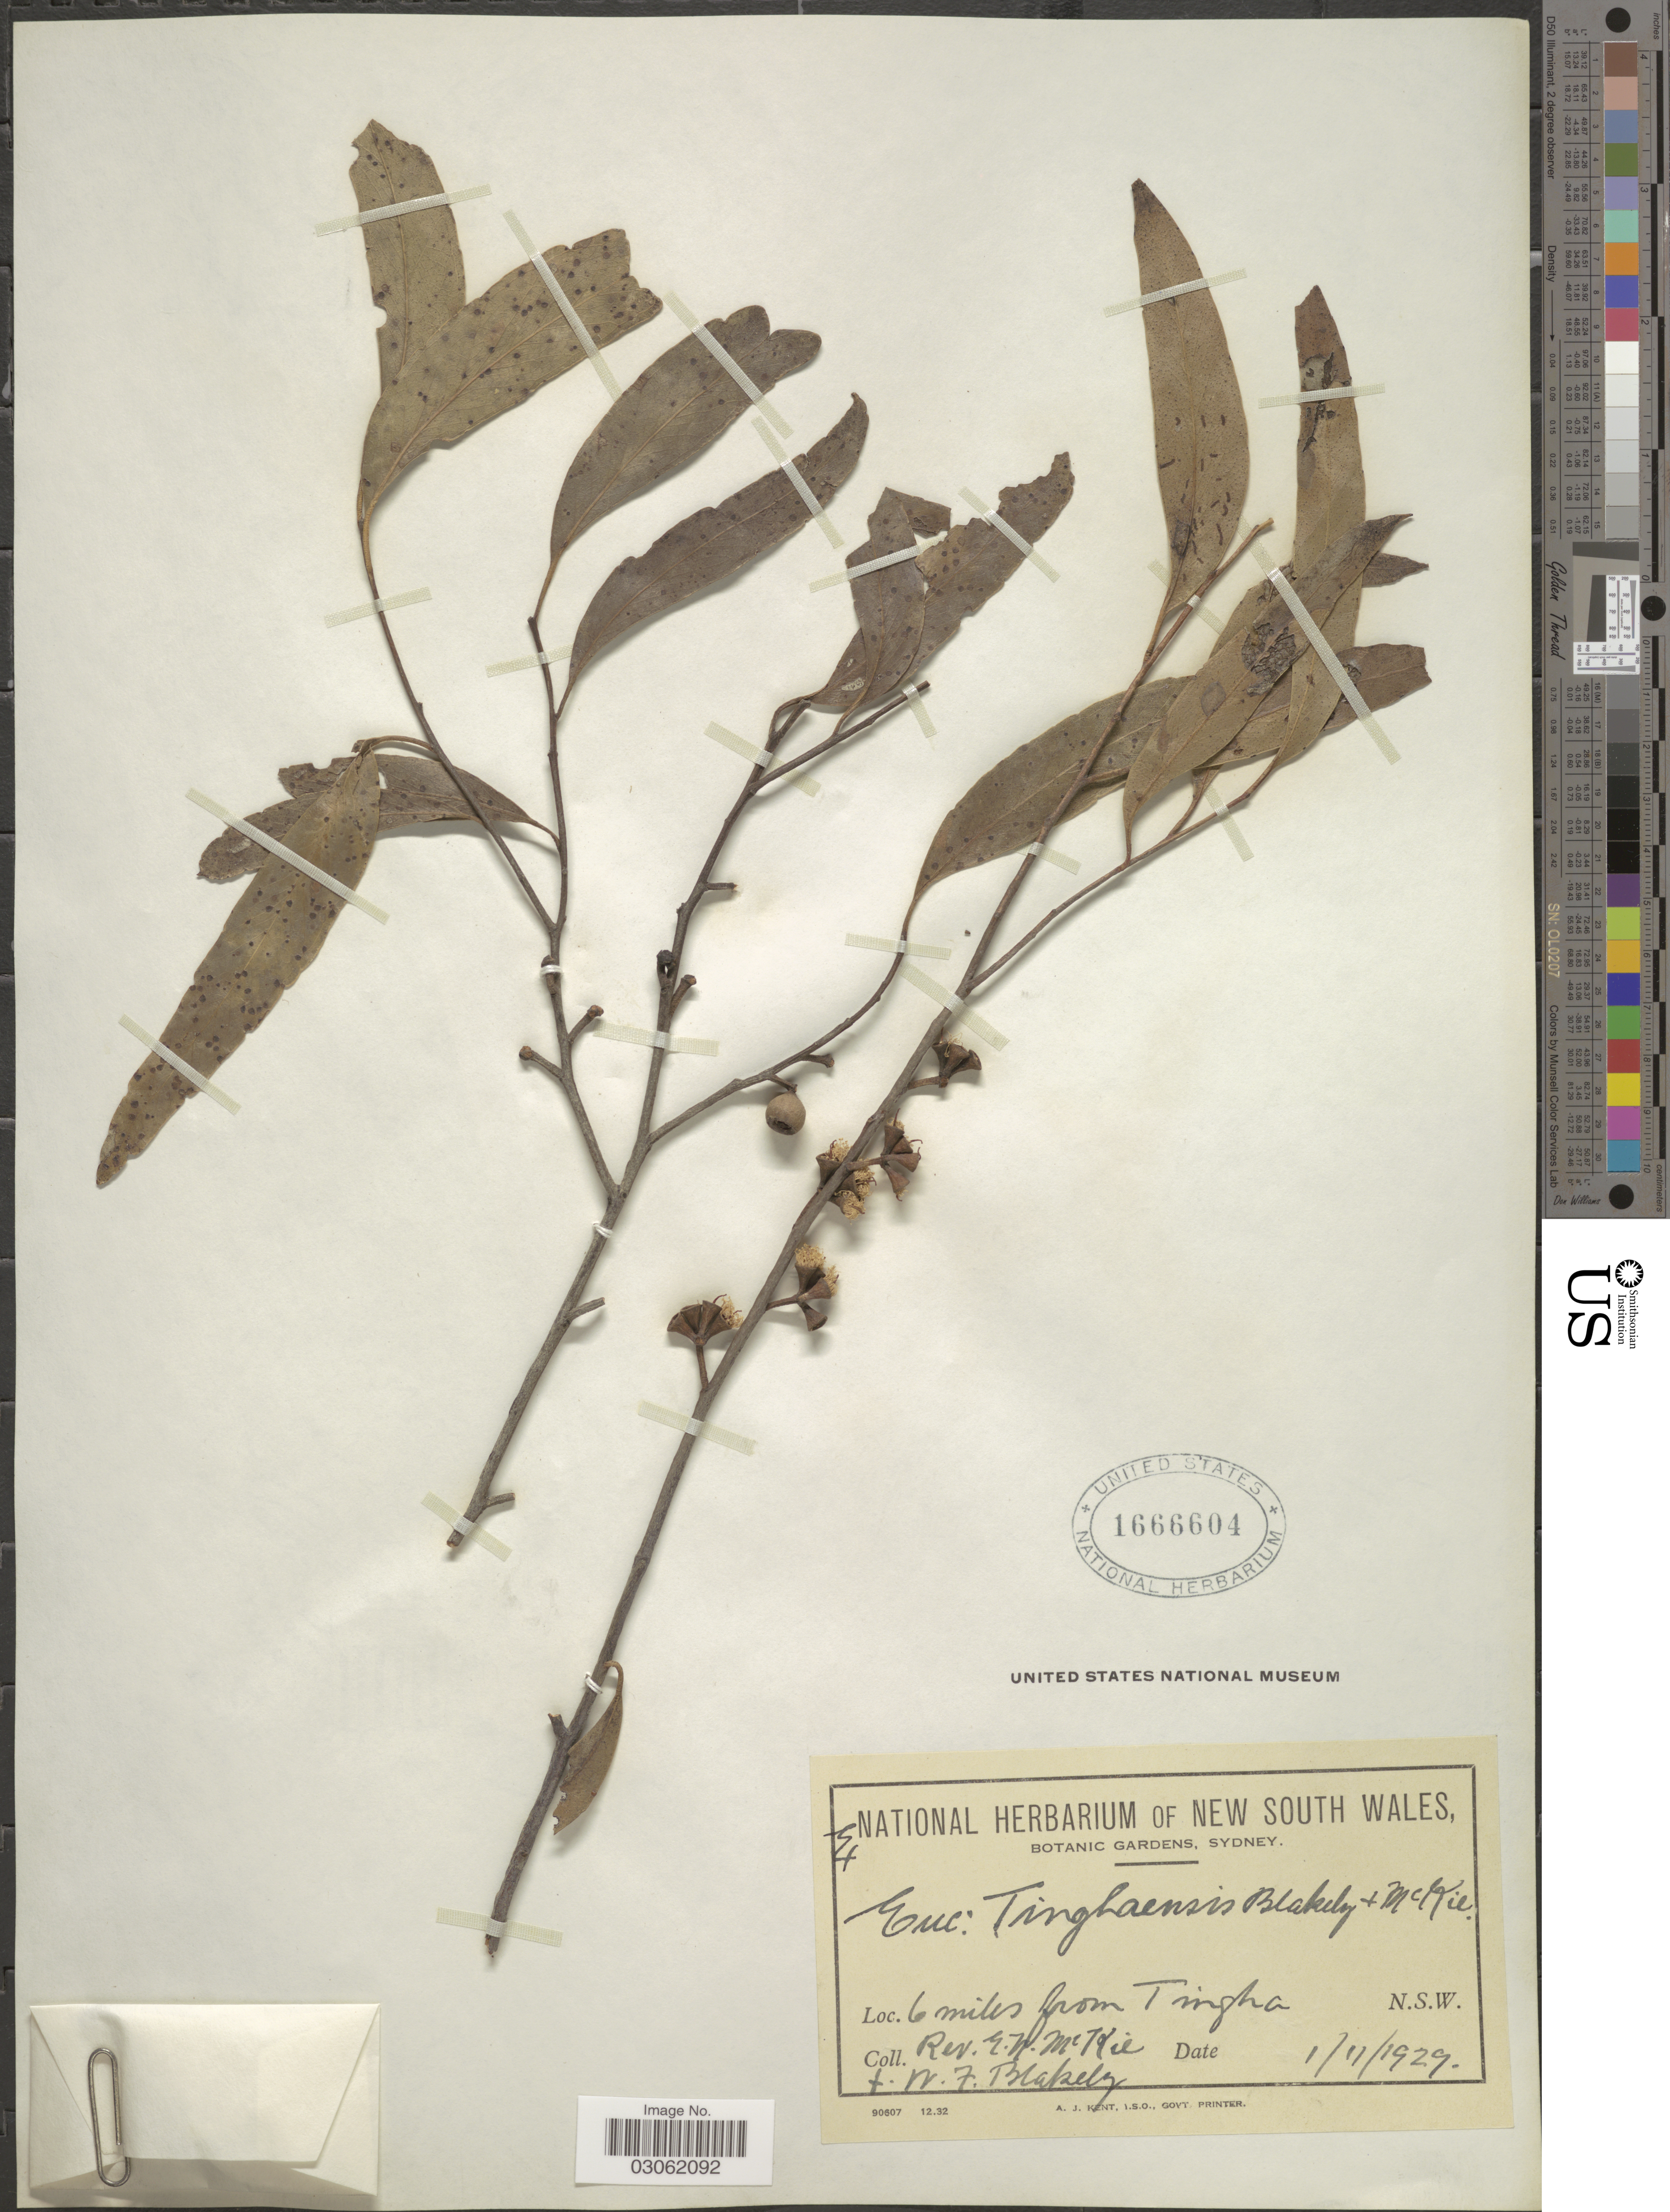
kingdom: Plantae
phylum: Tracheophyta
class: Magnoliopsida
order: Myrtales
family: Myrtaceae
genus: Eucalyptus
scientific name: Eucalyptus x tinghaensis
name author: Blakely & McKie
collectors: E. McKie & W. Blakely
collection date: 1929-11-11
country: Australia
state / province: New South Wales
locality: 6 miles from Tingha. N. S. W.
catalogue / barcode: US 1666604